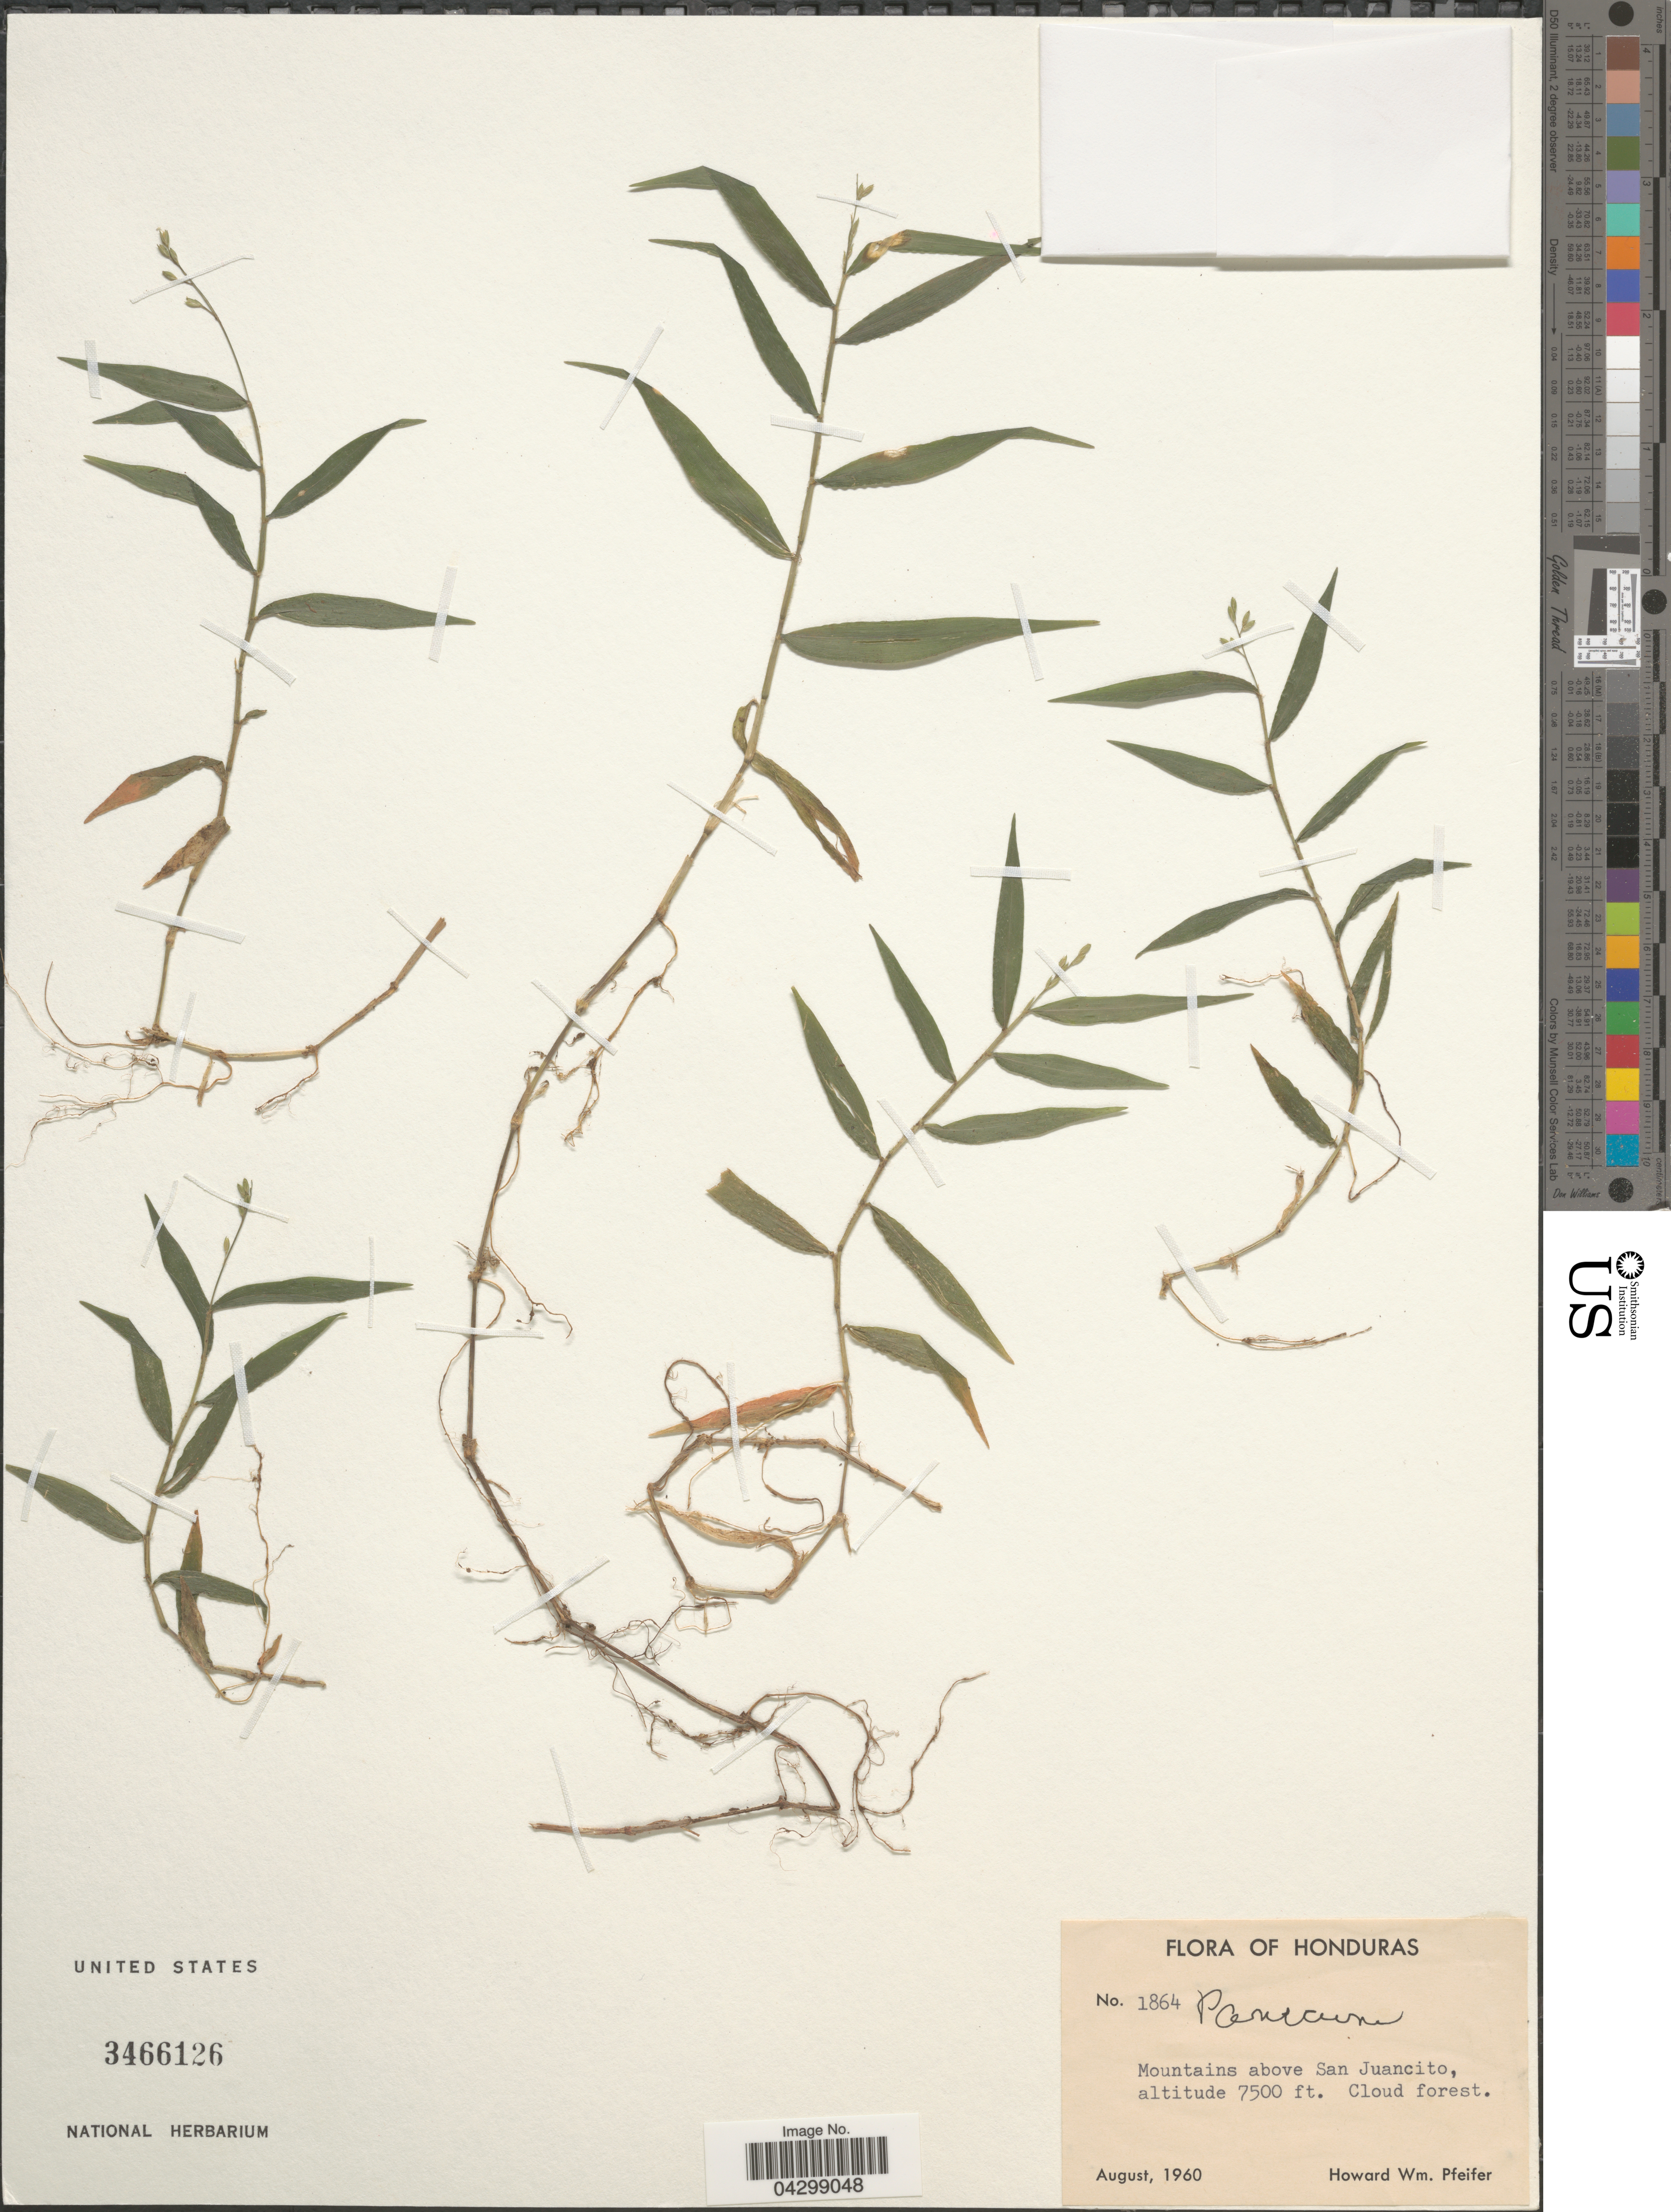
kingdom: Plantae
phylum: Tracheophyta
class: Liliopsida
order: Poales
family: Poaceae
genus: Panicum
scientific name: Panicum sp.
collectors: H. W. Pfeifer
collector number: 1864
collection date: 1960-08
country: Honduras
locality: Mountains above San Juancito.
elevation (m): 2286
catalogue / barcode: US 3466126